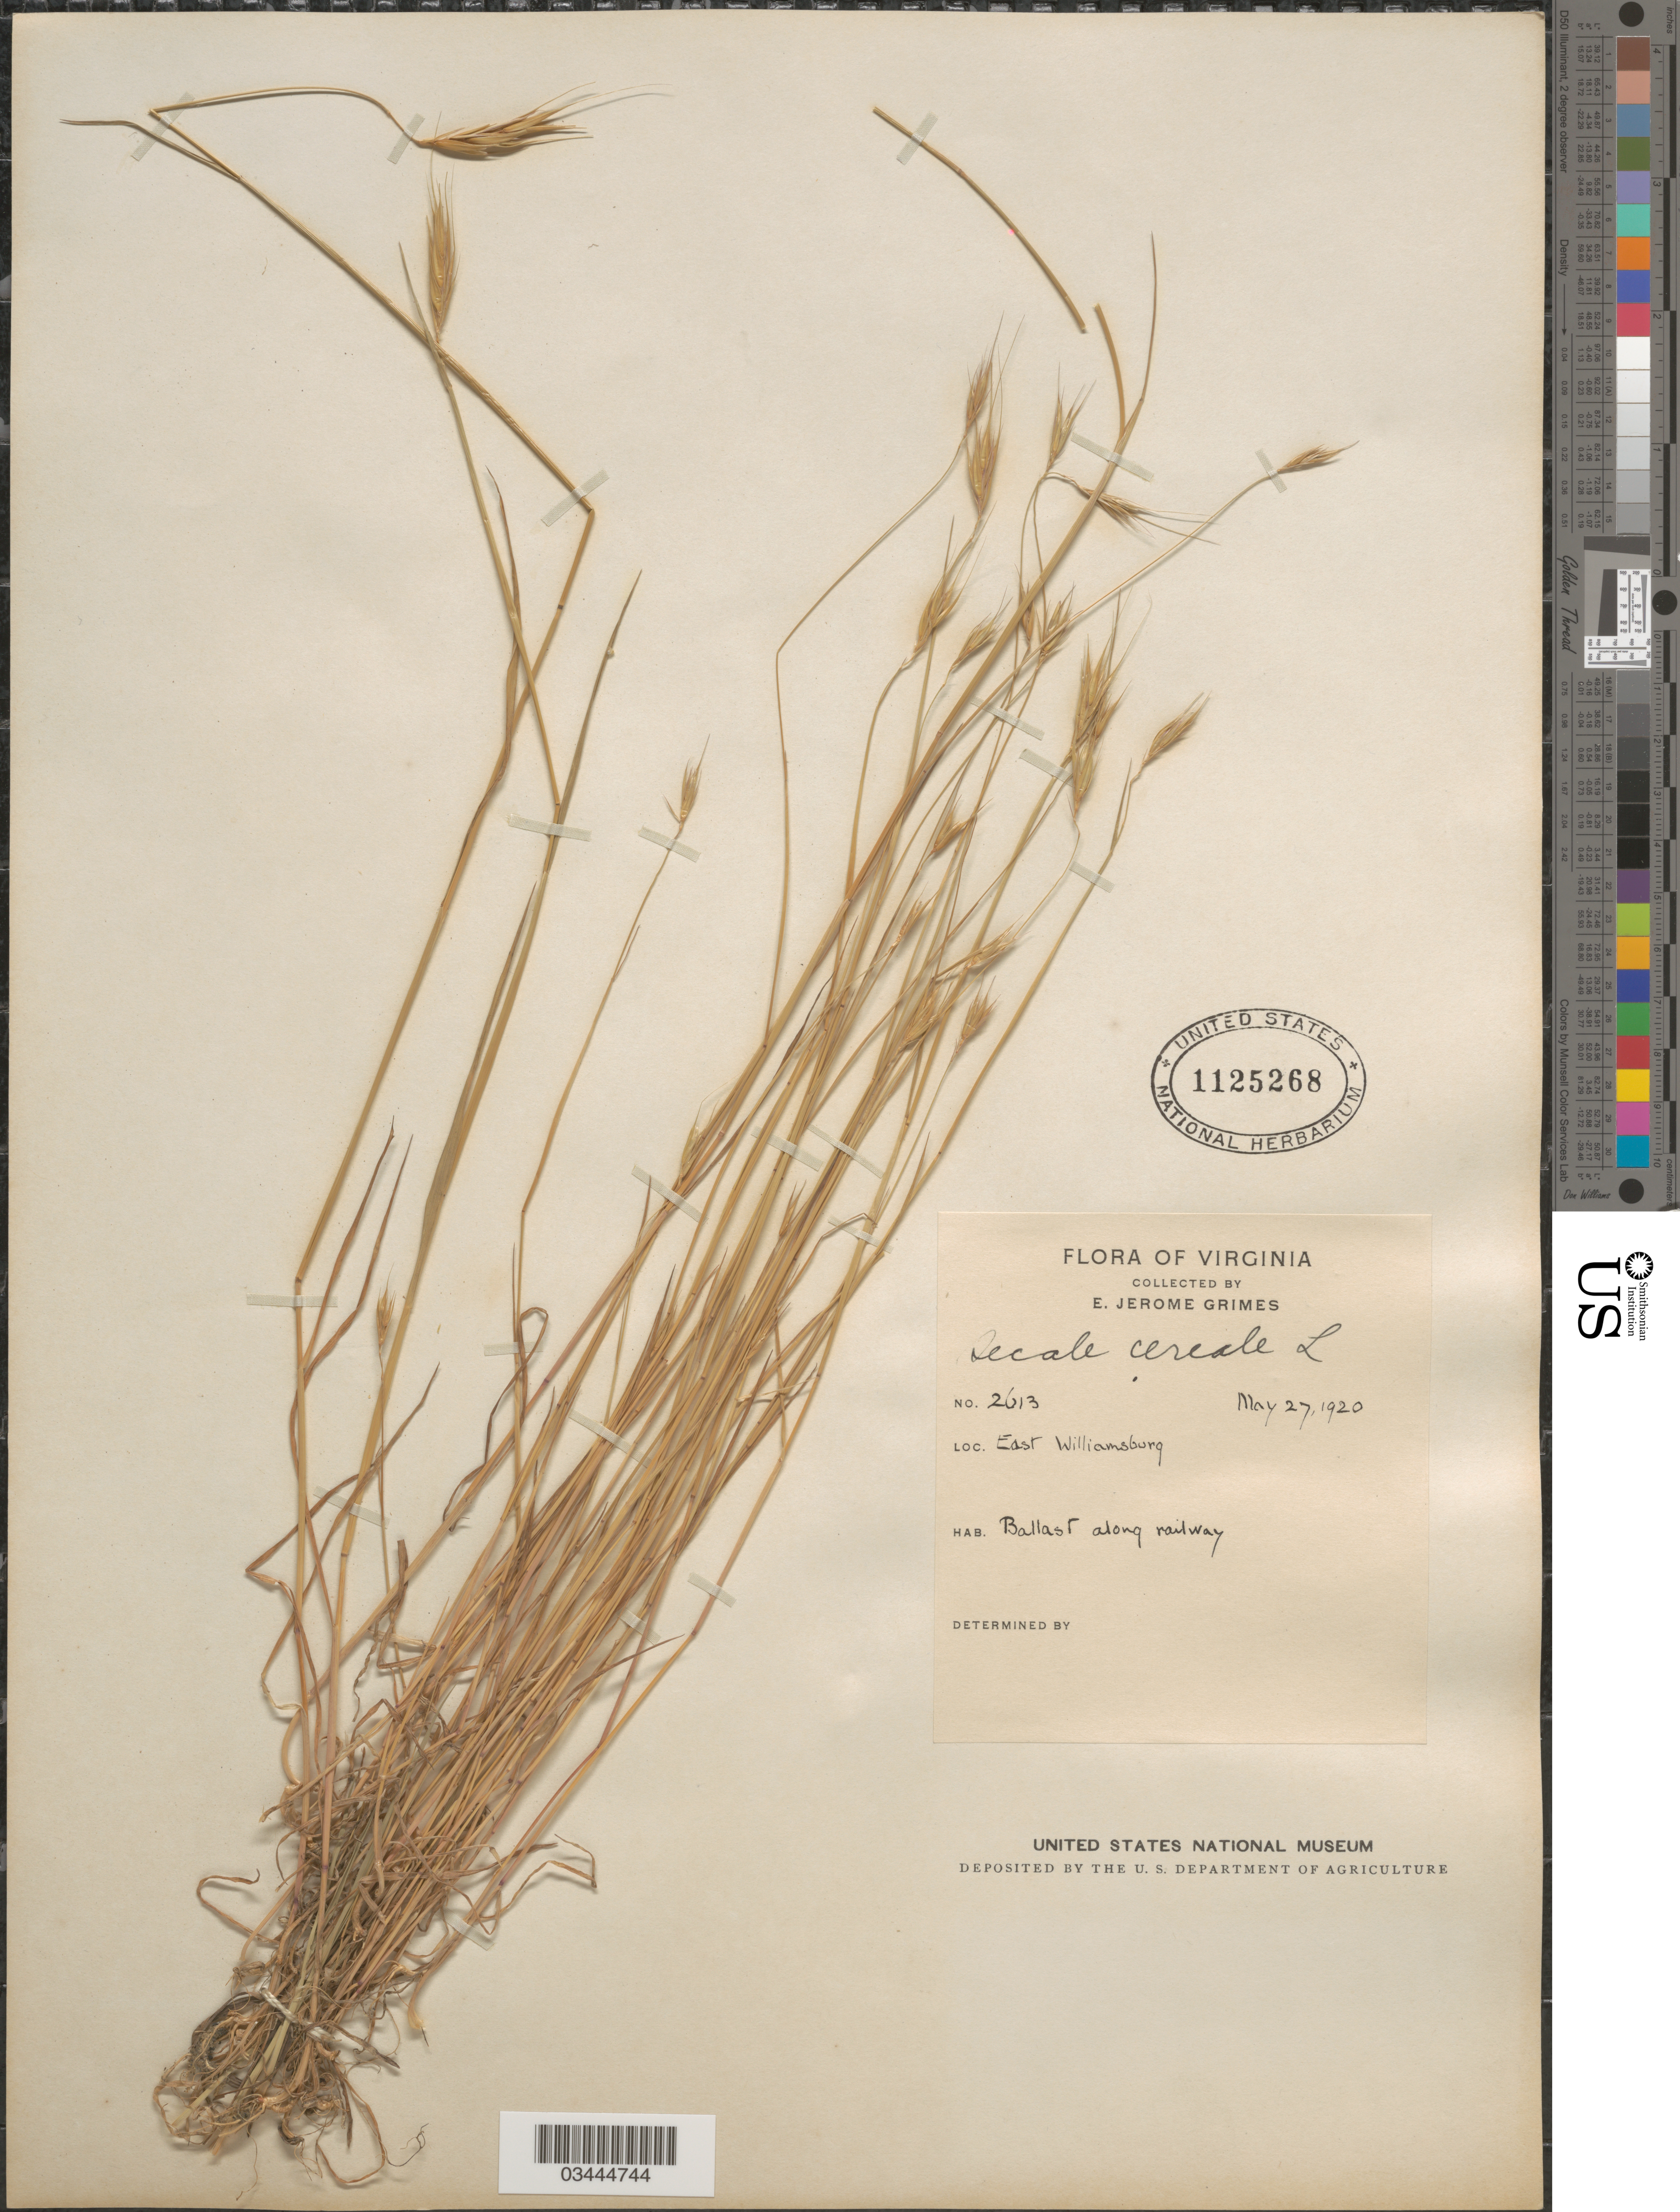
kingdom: Plantae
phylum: Tracheophyta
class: Liliopsida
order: Poales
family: Poaceae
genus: Secale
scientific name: Secale cereale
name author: L.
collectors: E. J. Grimes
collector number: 2613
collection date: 1920-05-27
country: United States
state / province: Virginia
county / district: City of Williamsburg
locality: East Williamsburg. Ballast along railway.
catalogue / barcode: US 1125268